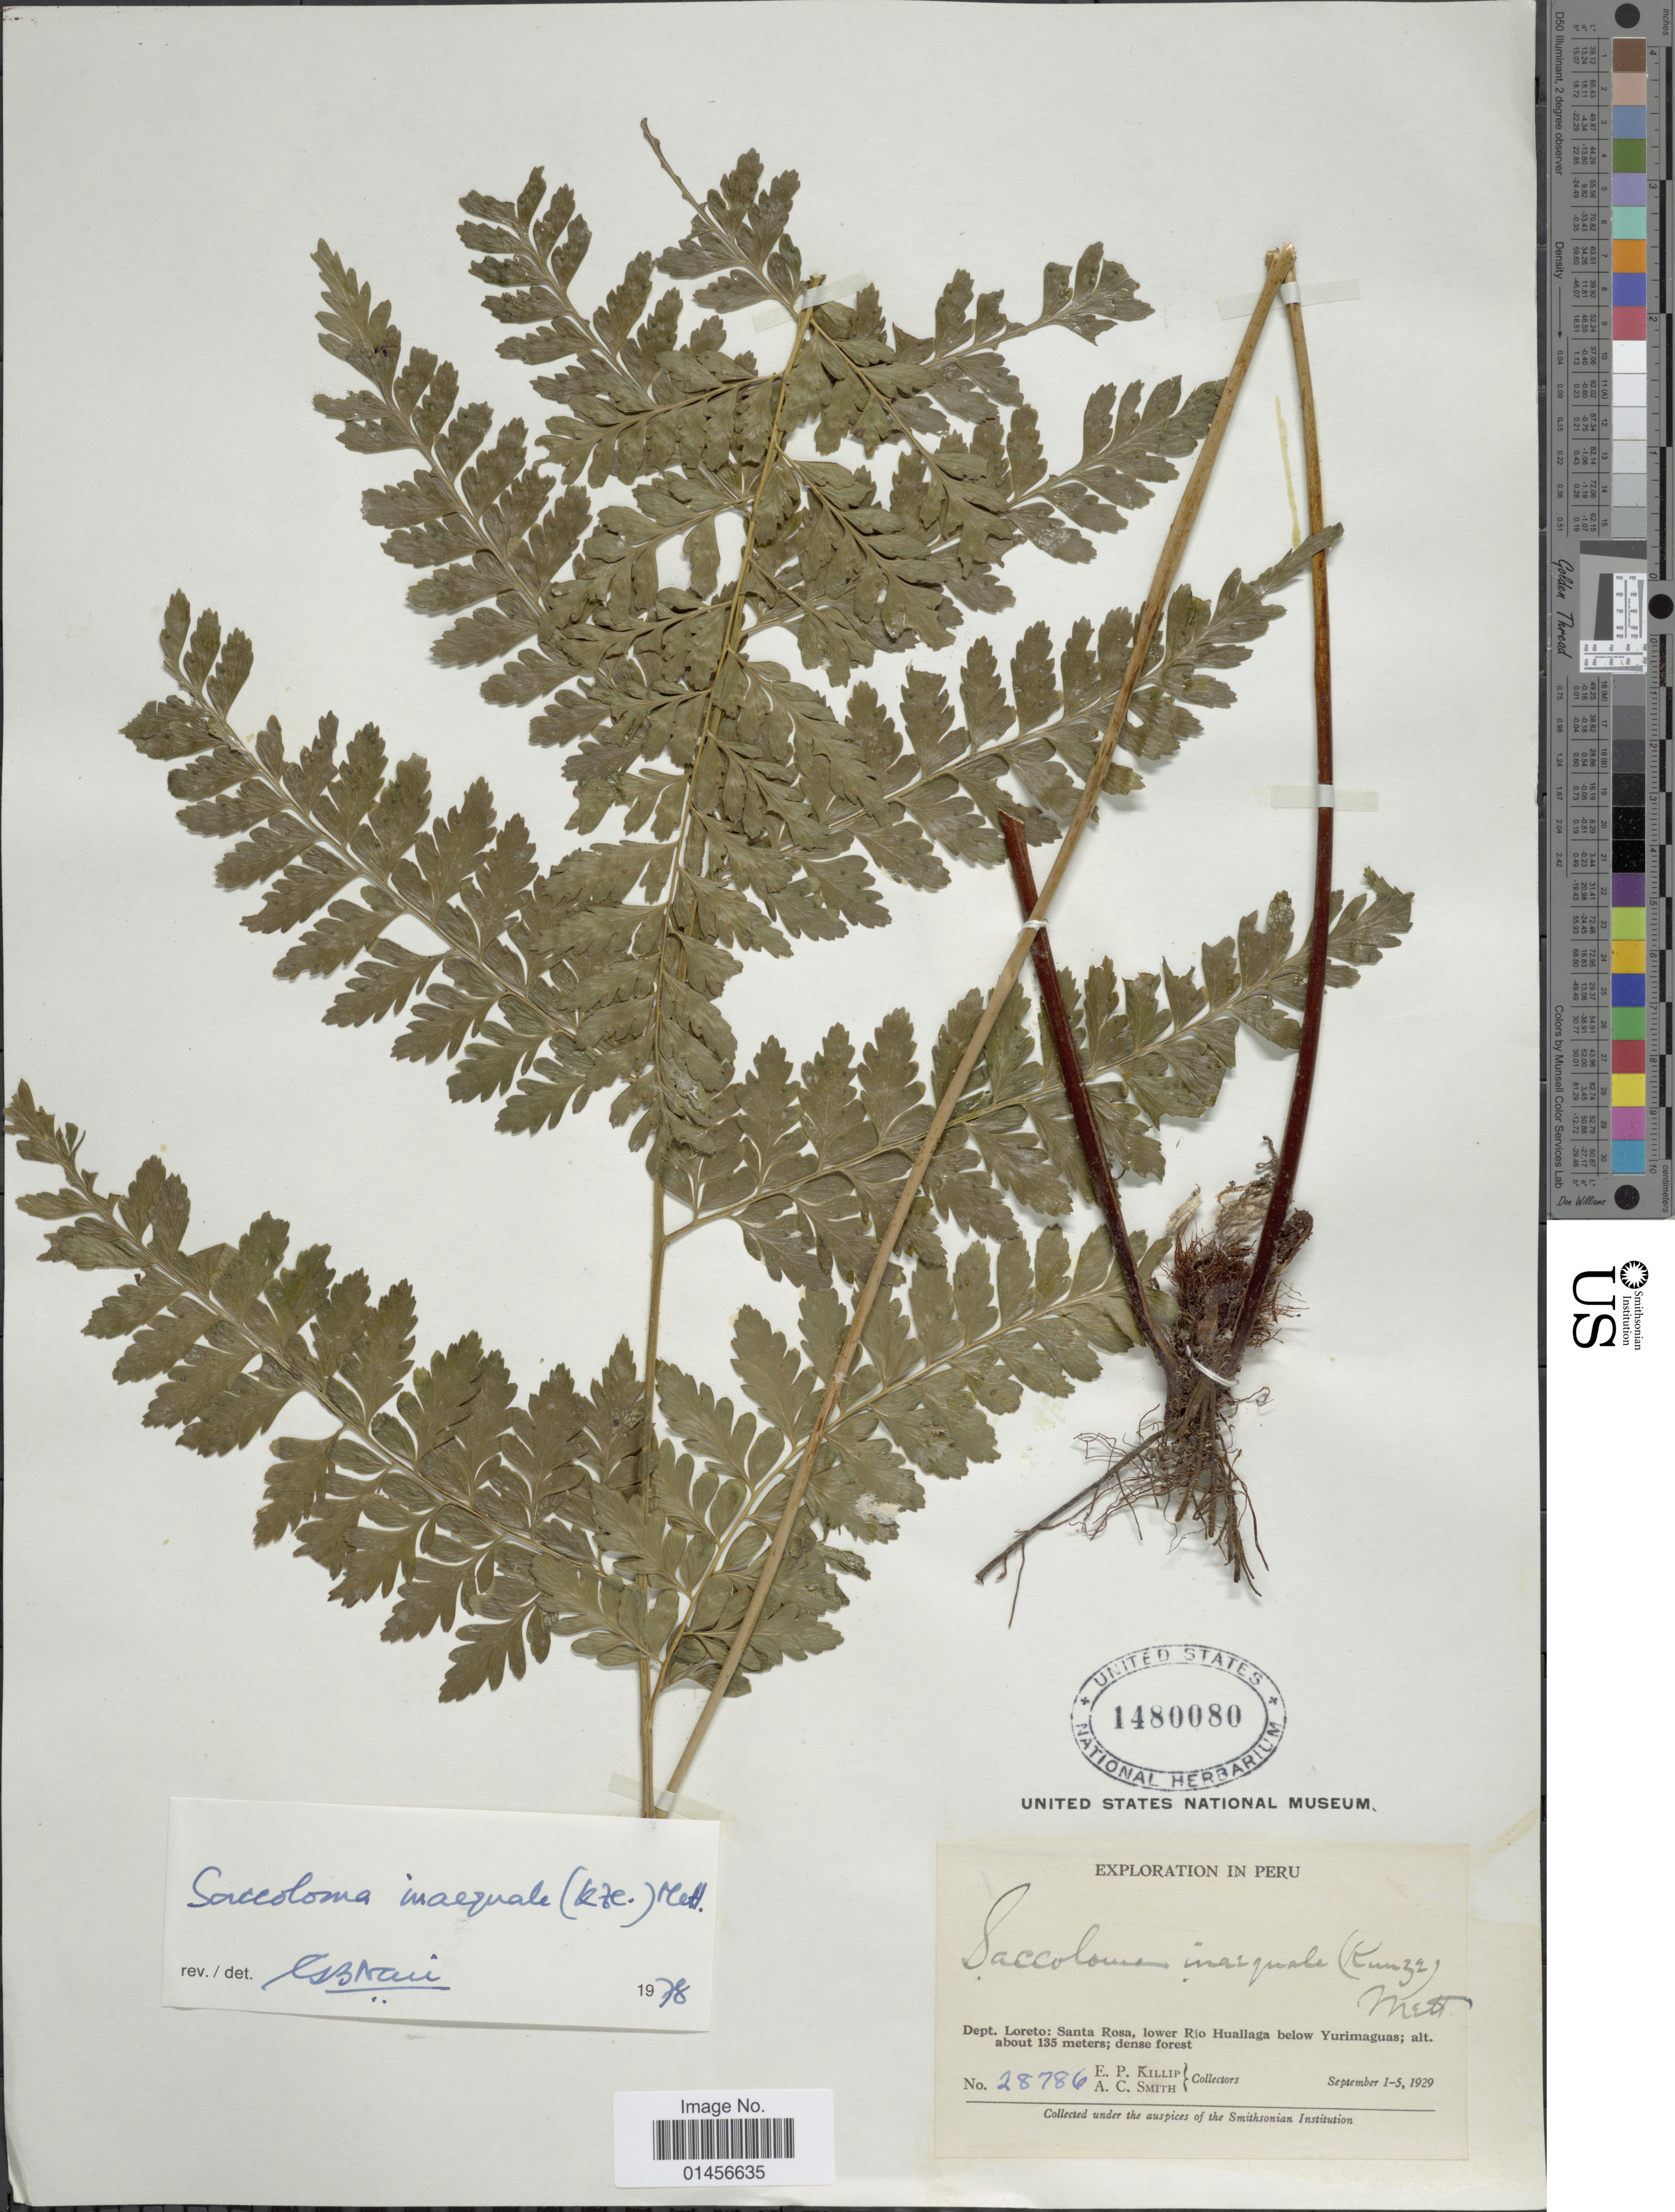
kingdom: Plantae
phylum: Tracheophyta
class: Polypodiopsida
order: Polypodiales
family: Saccolomataceae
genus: Saccoloma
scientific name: Saccoloma inaequale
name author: (Kunze) Mett.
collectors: E. P. Killip & A. C. Smith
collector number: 28786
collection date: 1929-09-01/1929-09-05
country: Peru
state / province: Loreto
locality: Santa Roas, lower Rio Huallaga below Yurimaguas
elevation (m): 135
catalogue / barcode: US 1480080